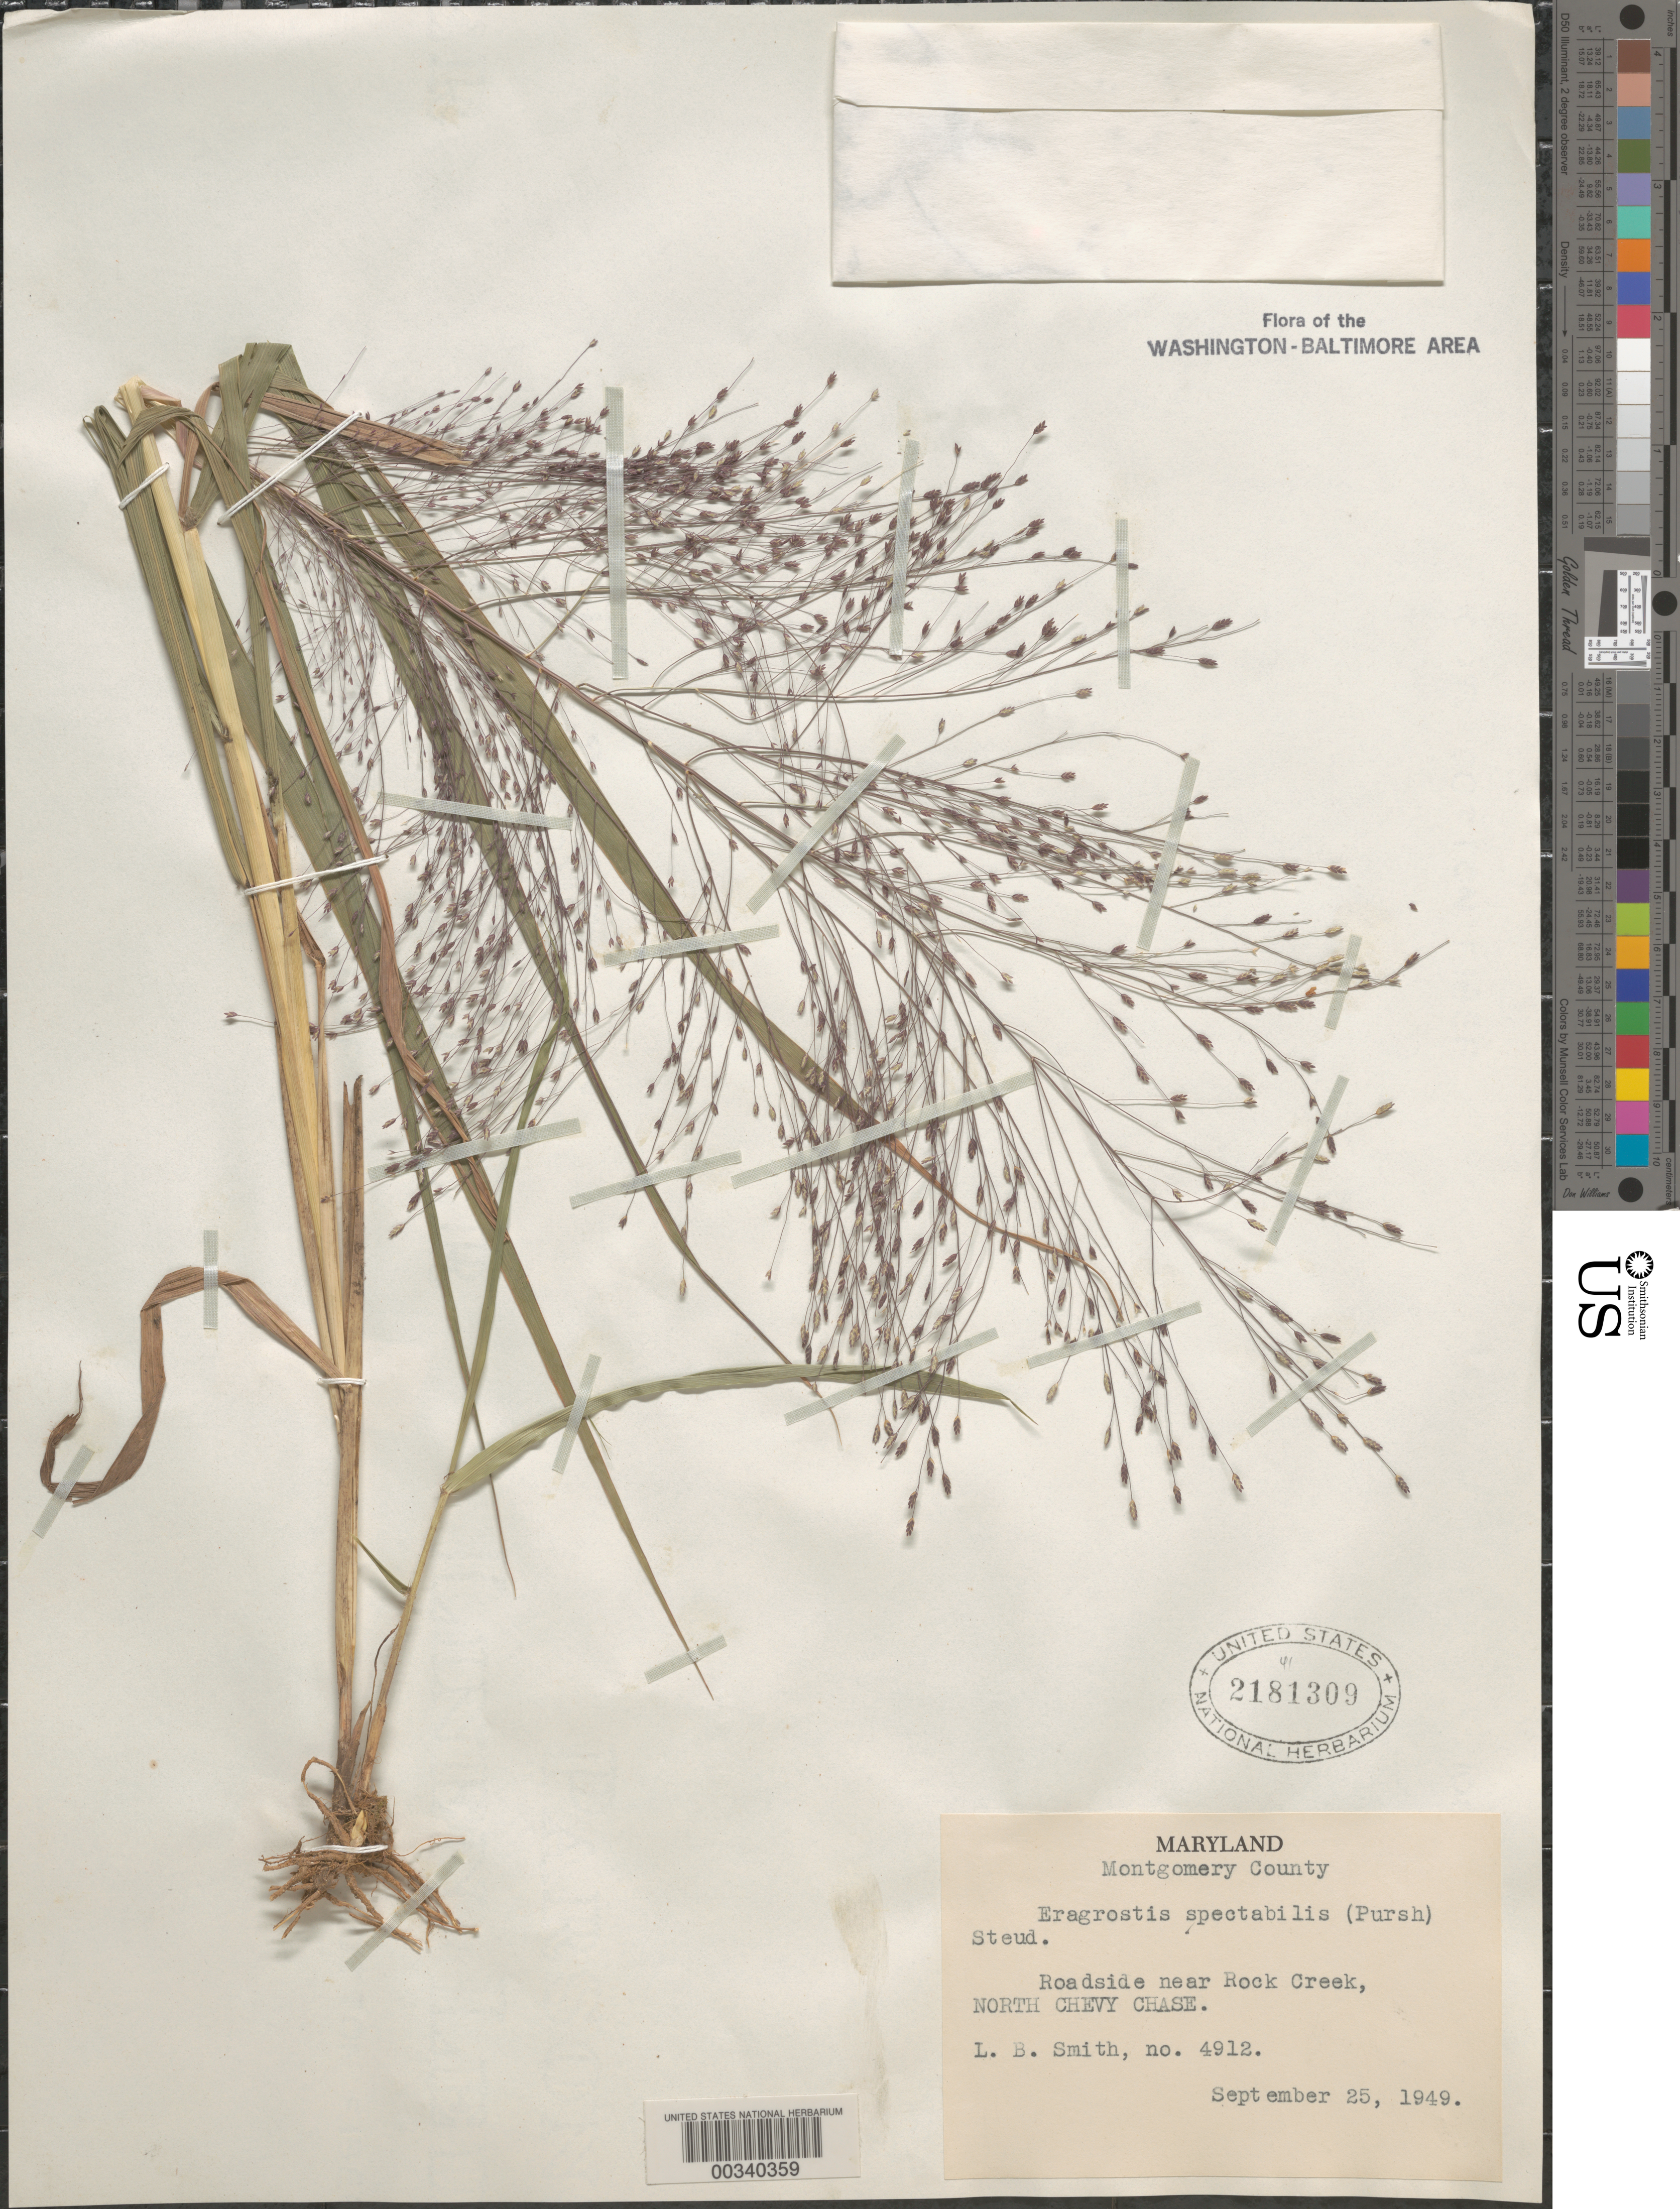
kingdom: Plantae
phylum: Tracheophyta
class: Liliopsida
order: Poales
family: Poaceae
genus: Eragrostis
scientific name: Eragrostis spectabilis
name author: (Pursh) Steud.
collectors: L. Smith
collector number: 4912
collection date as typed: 25 Sep 1949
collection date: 1949-09-25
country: United States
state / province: Maryland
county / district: Montgomery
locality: Near Rock Creek, north Chevy Chase Rock Creek Park and Vicinity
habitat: Roadside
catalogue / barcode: US 2181309